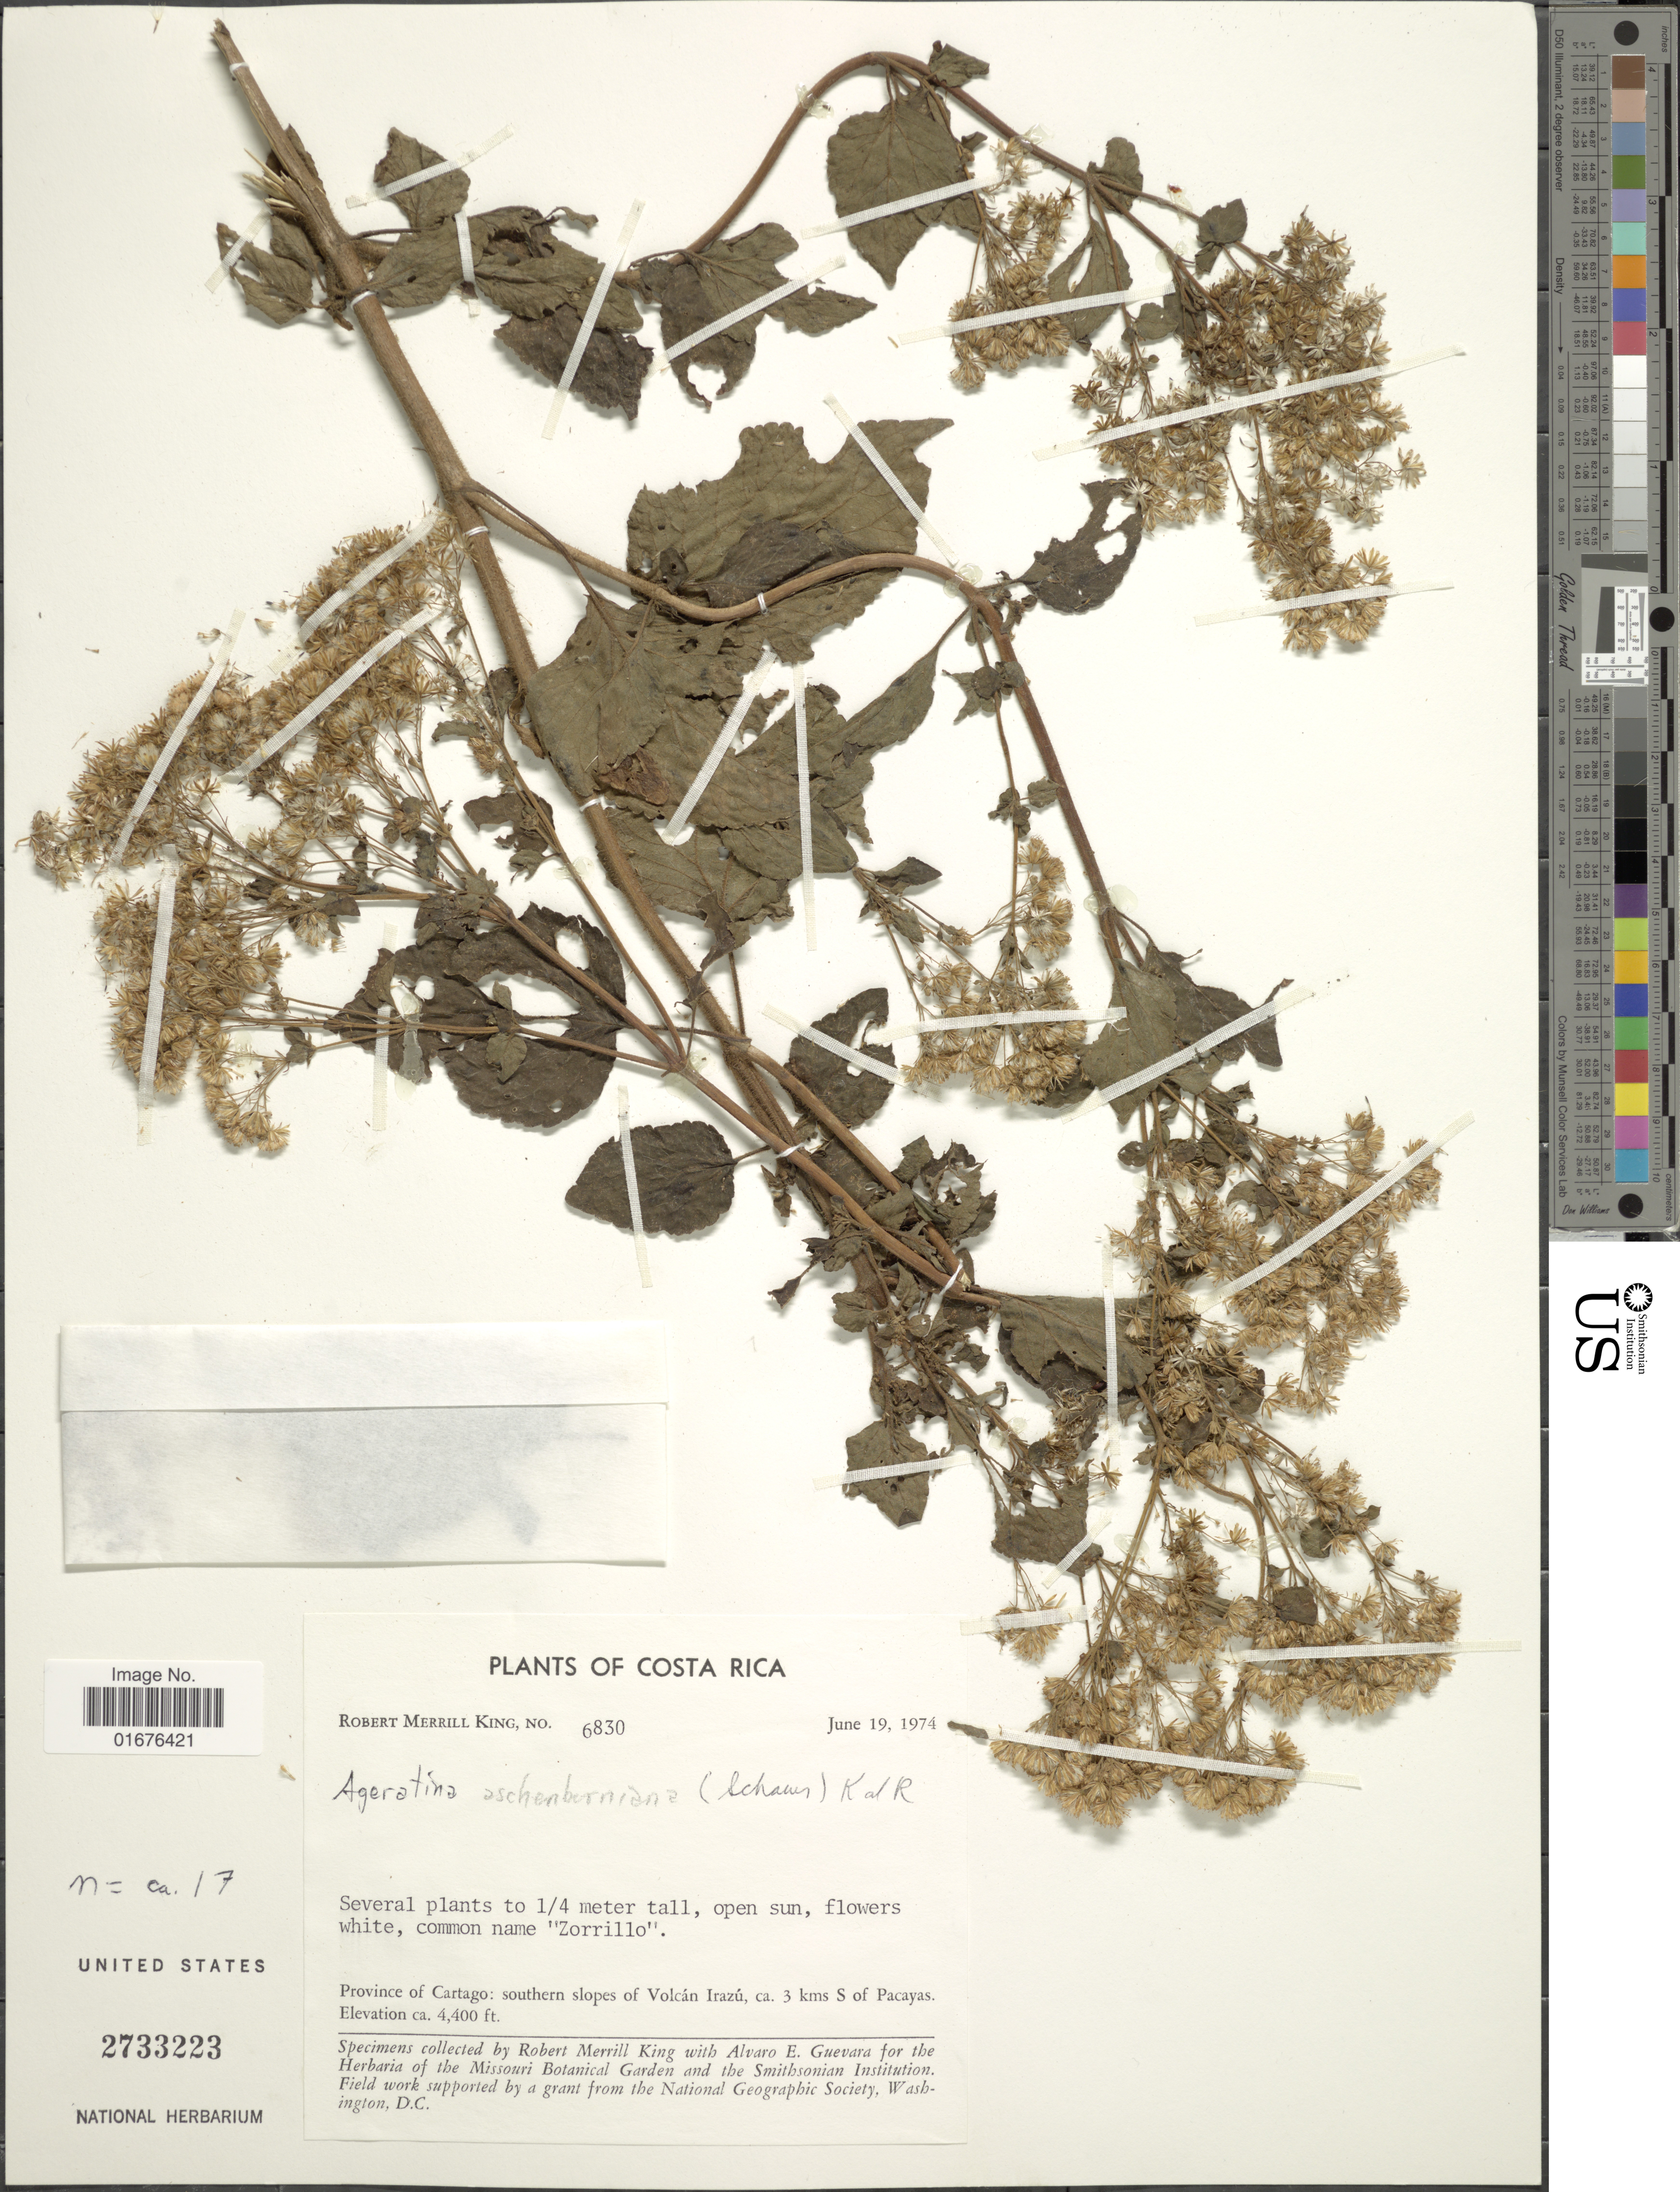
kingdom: Plantae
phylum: Tracheophyta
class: Magnoliopsida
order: Asterales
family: Asteraceae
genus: Ageratina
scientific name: Ageratina pichinchensis var. bustamenta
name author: (DC.) R.M. King & H. Rob.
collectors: R. M. King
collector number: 6830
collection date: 1974-06-19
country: Costa Rica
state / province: Cartago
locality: Southern slopes of Volcán Irazú, ca. 3 kms S of Pacayas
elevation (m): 1341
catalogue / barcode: US 2733223